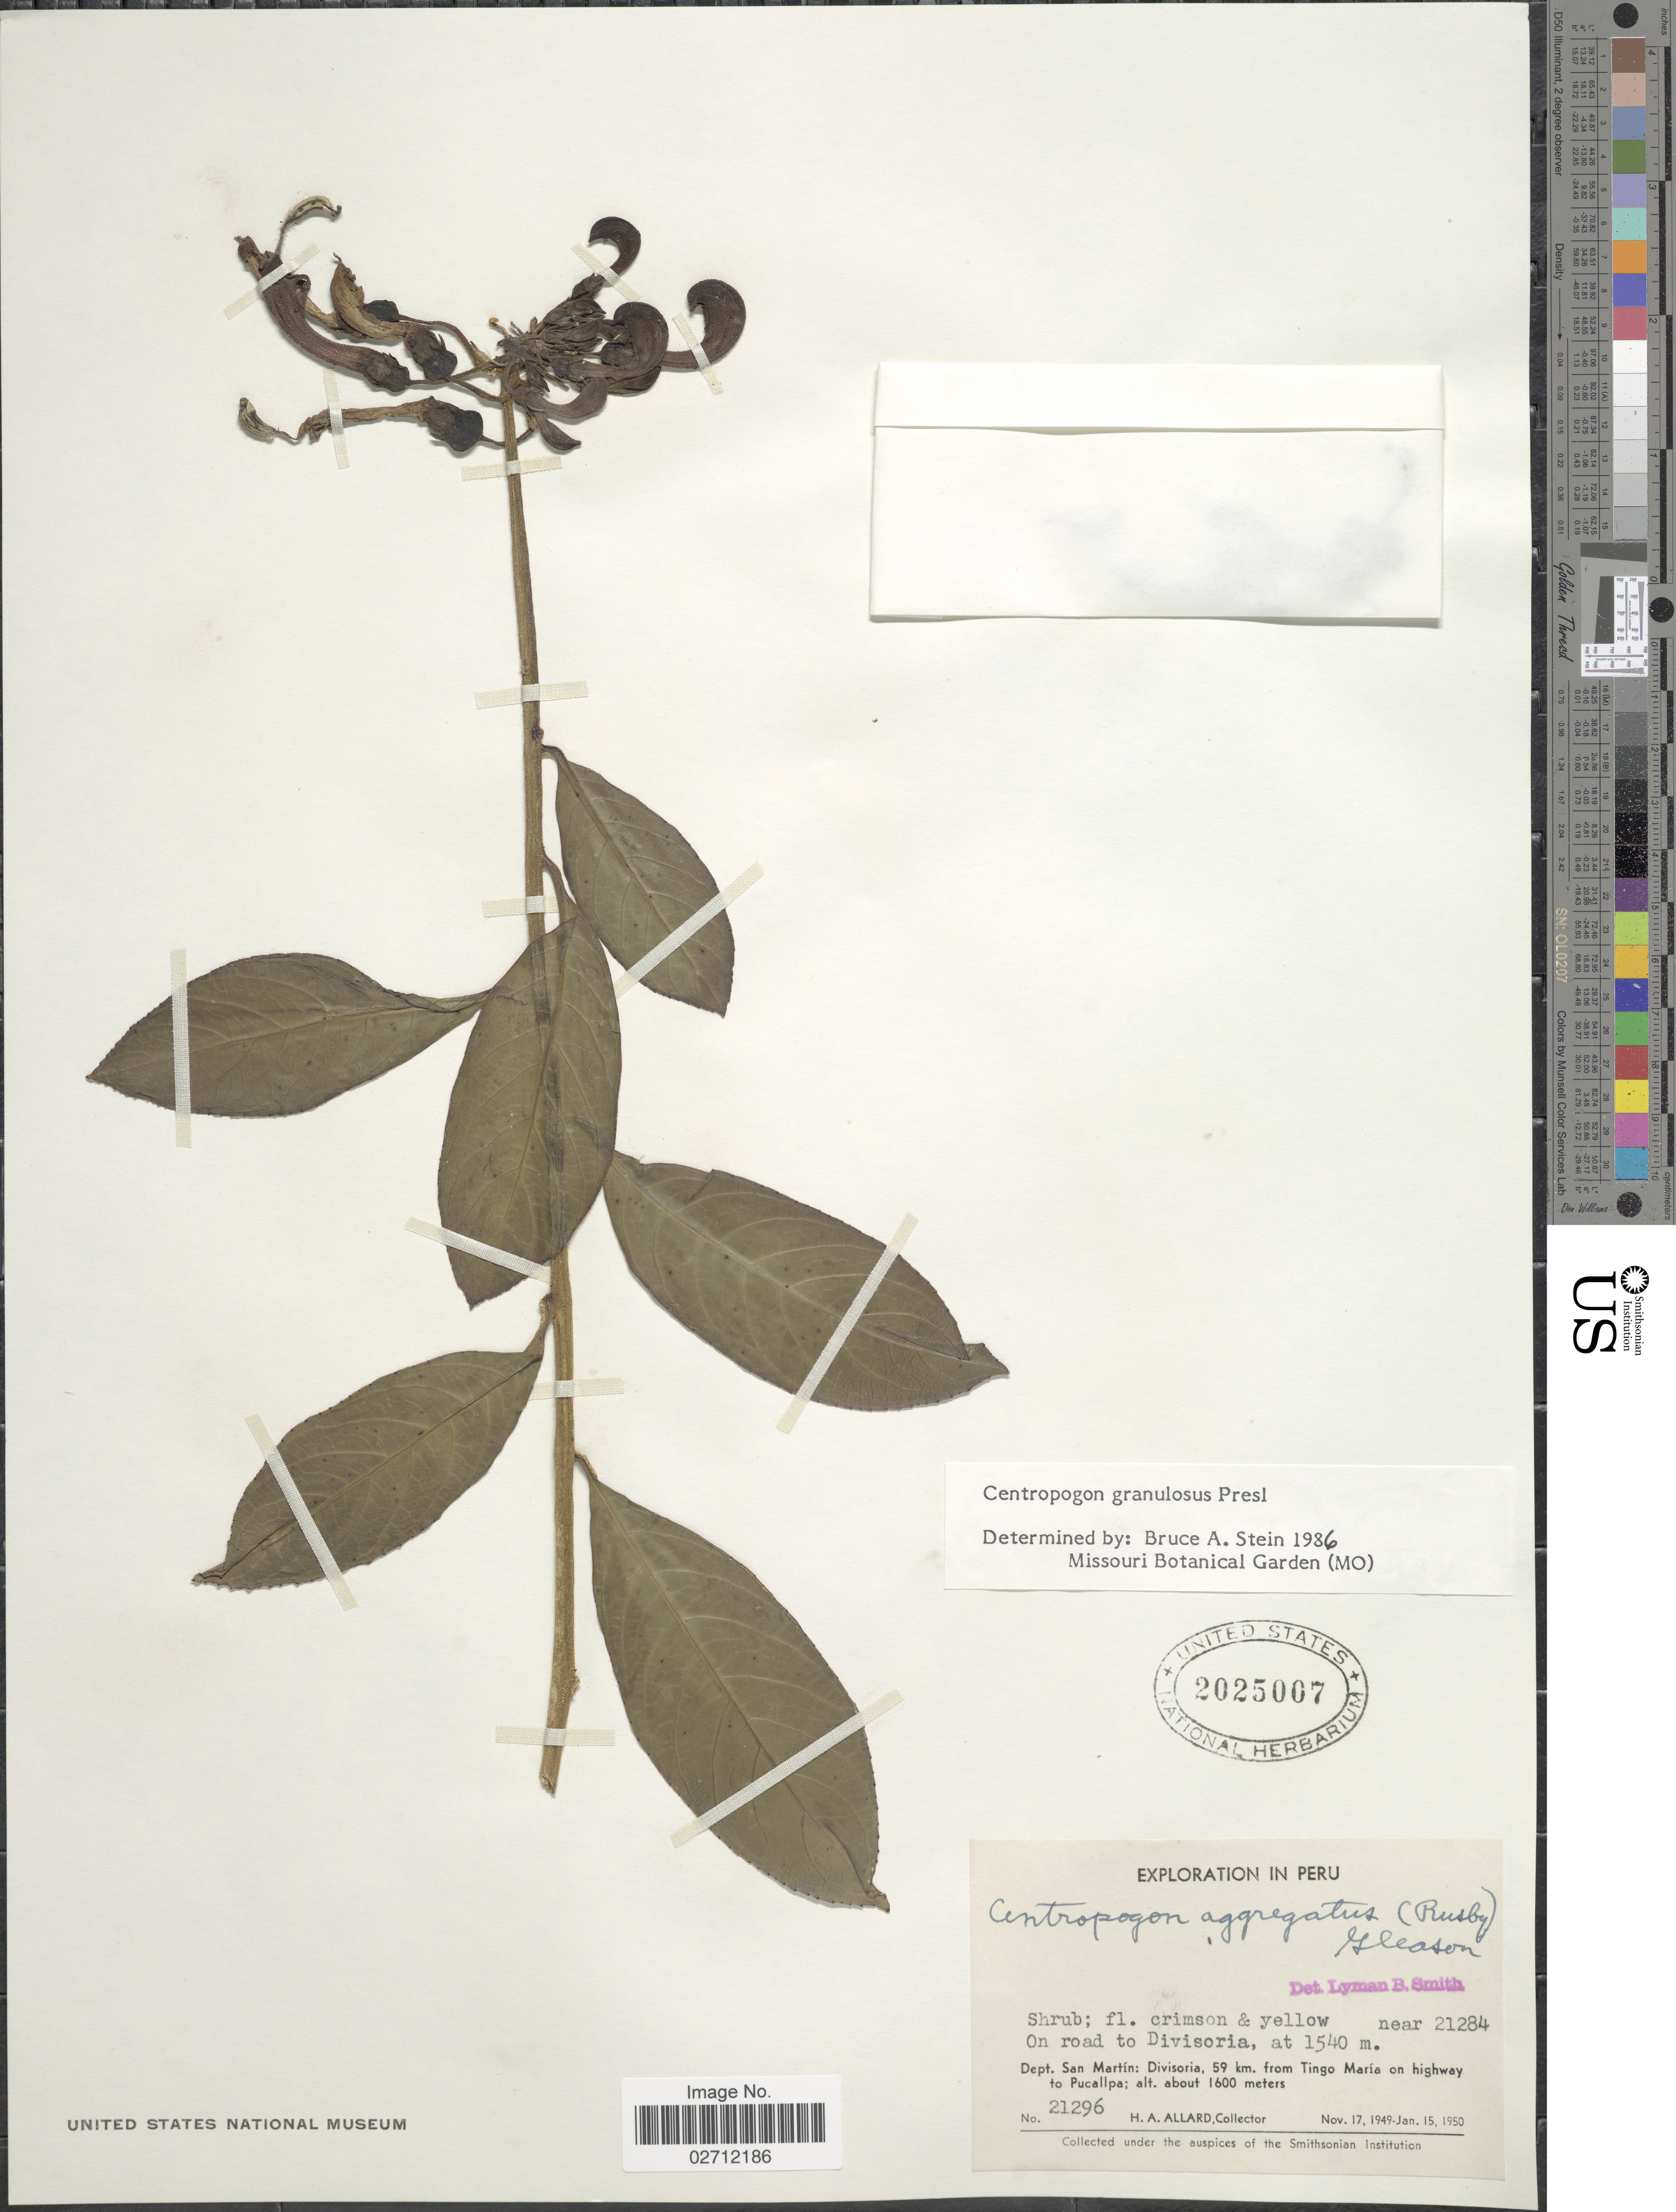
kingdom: Plantae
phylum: Tracheophyta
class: Magnoliopsida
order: Asterales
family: Campanulaceae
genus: Centropogon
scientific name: Centropogon granulosus subsp. granulosus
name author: C. Presl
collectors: H. A. Allard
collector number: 21296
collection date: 1949-11-17/1950-01-15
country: Peru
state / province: San Martín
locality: On road to Divisoria, Divisoria, 59 km. from Tingo Maria on highway to Pucallpa.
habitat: on road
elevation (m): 1540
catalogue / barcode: US 2025007